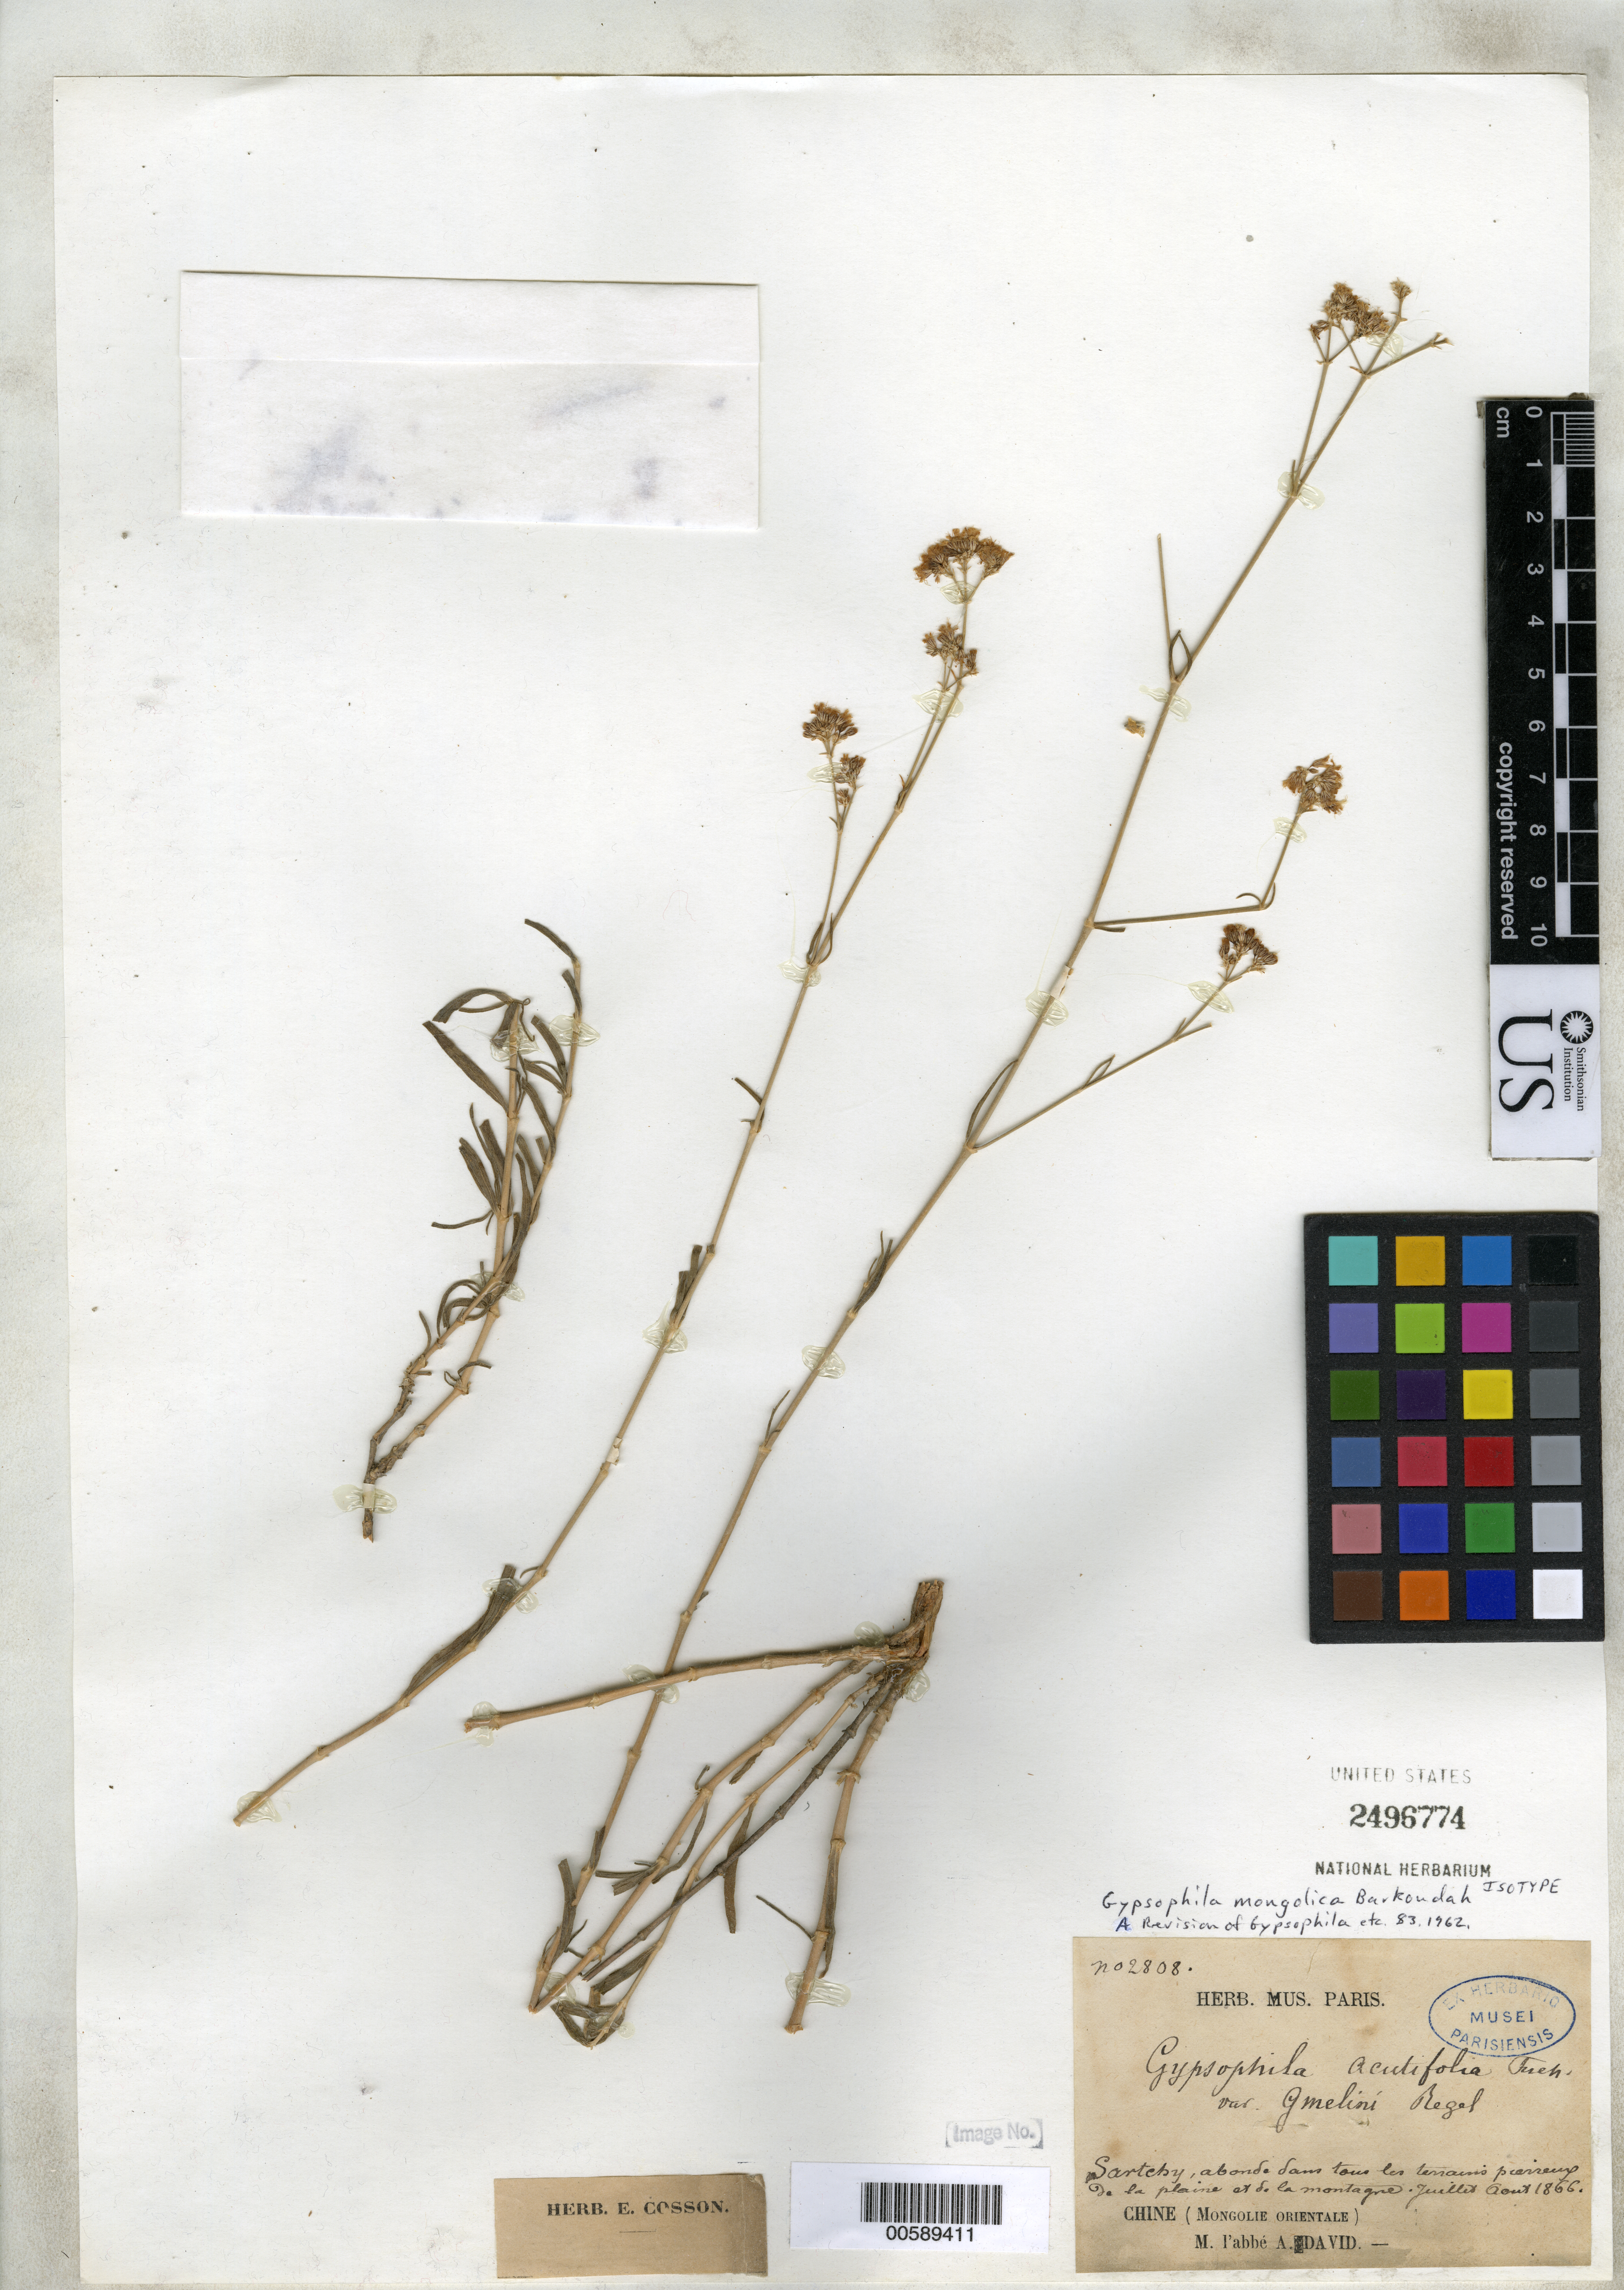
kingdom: Plantae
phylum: Tracheophyta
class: Magnoliopsida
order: Caryophyllales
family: Caryophyllaceae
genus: Gypsophila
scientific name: Gypsophila mongolica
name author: Barkoudah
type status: Isotype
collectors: A. David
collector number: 2808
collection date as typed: Jul 1866 to -- Aug 1866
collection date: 1866-07/1866-08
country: Mongolia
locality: Sartchy, Adonde Sans Tous les Terrains pierreux de la plains at s. la montagne.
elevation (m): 1219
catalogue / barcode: US 2496774